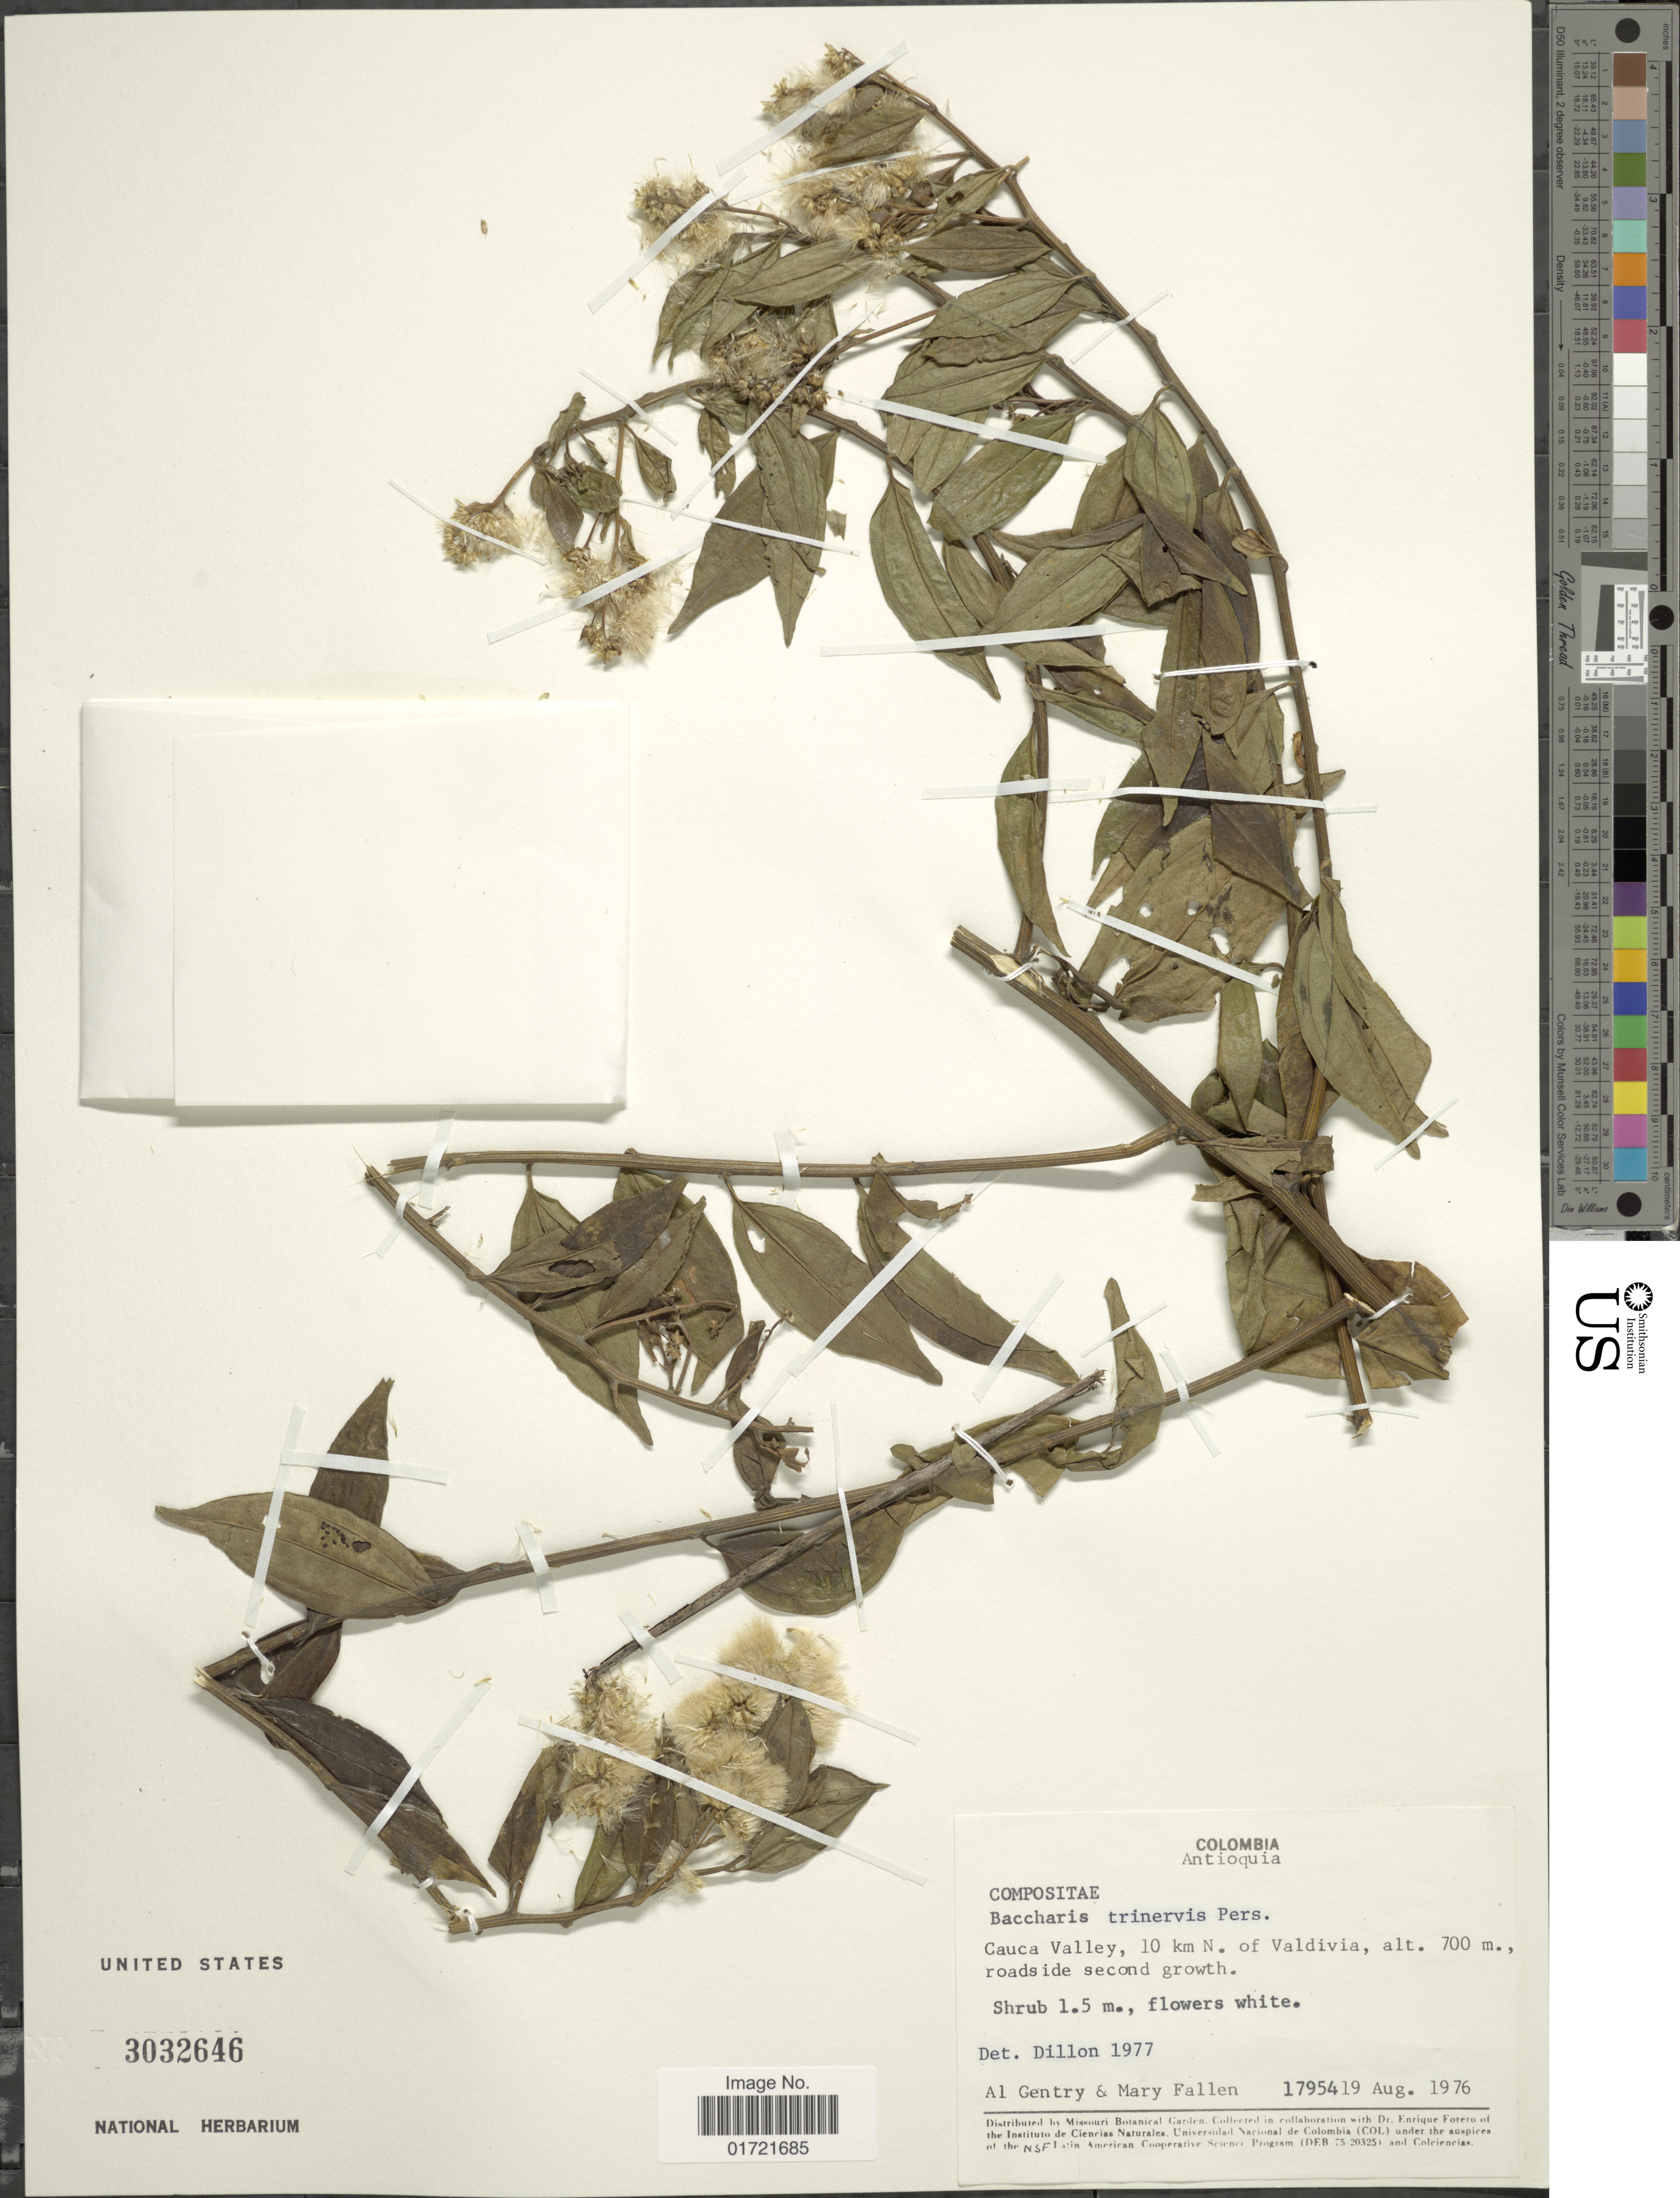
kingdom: Plantae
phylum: Tracheophyta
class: Magnoliopsida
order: Asterales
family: Asteraceae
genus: Baccharis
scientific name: Baccharis trinervis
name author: (Lam.) Pers.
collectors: A. H. Gentry & M. Fallen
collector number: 17954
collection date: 1976-08-19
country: Colombia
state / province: Antioquia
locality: Cauca Valleym 10 km N. of Valdivia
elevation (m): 700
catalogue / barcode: US 3032646